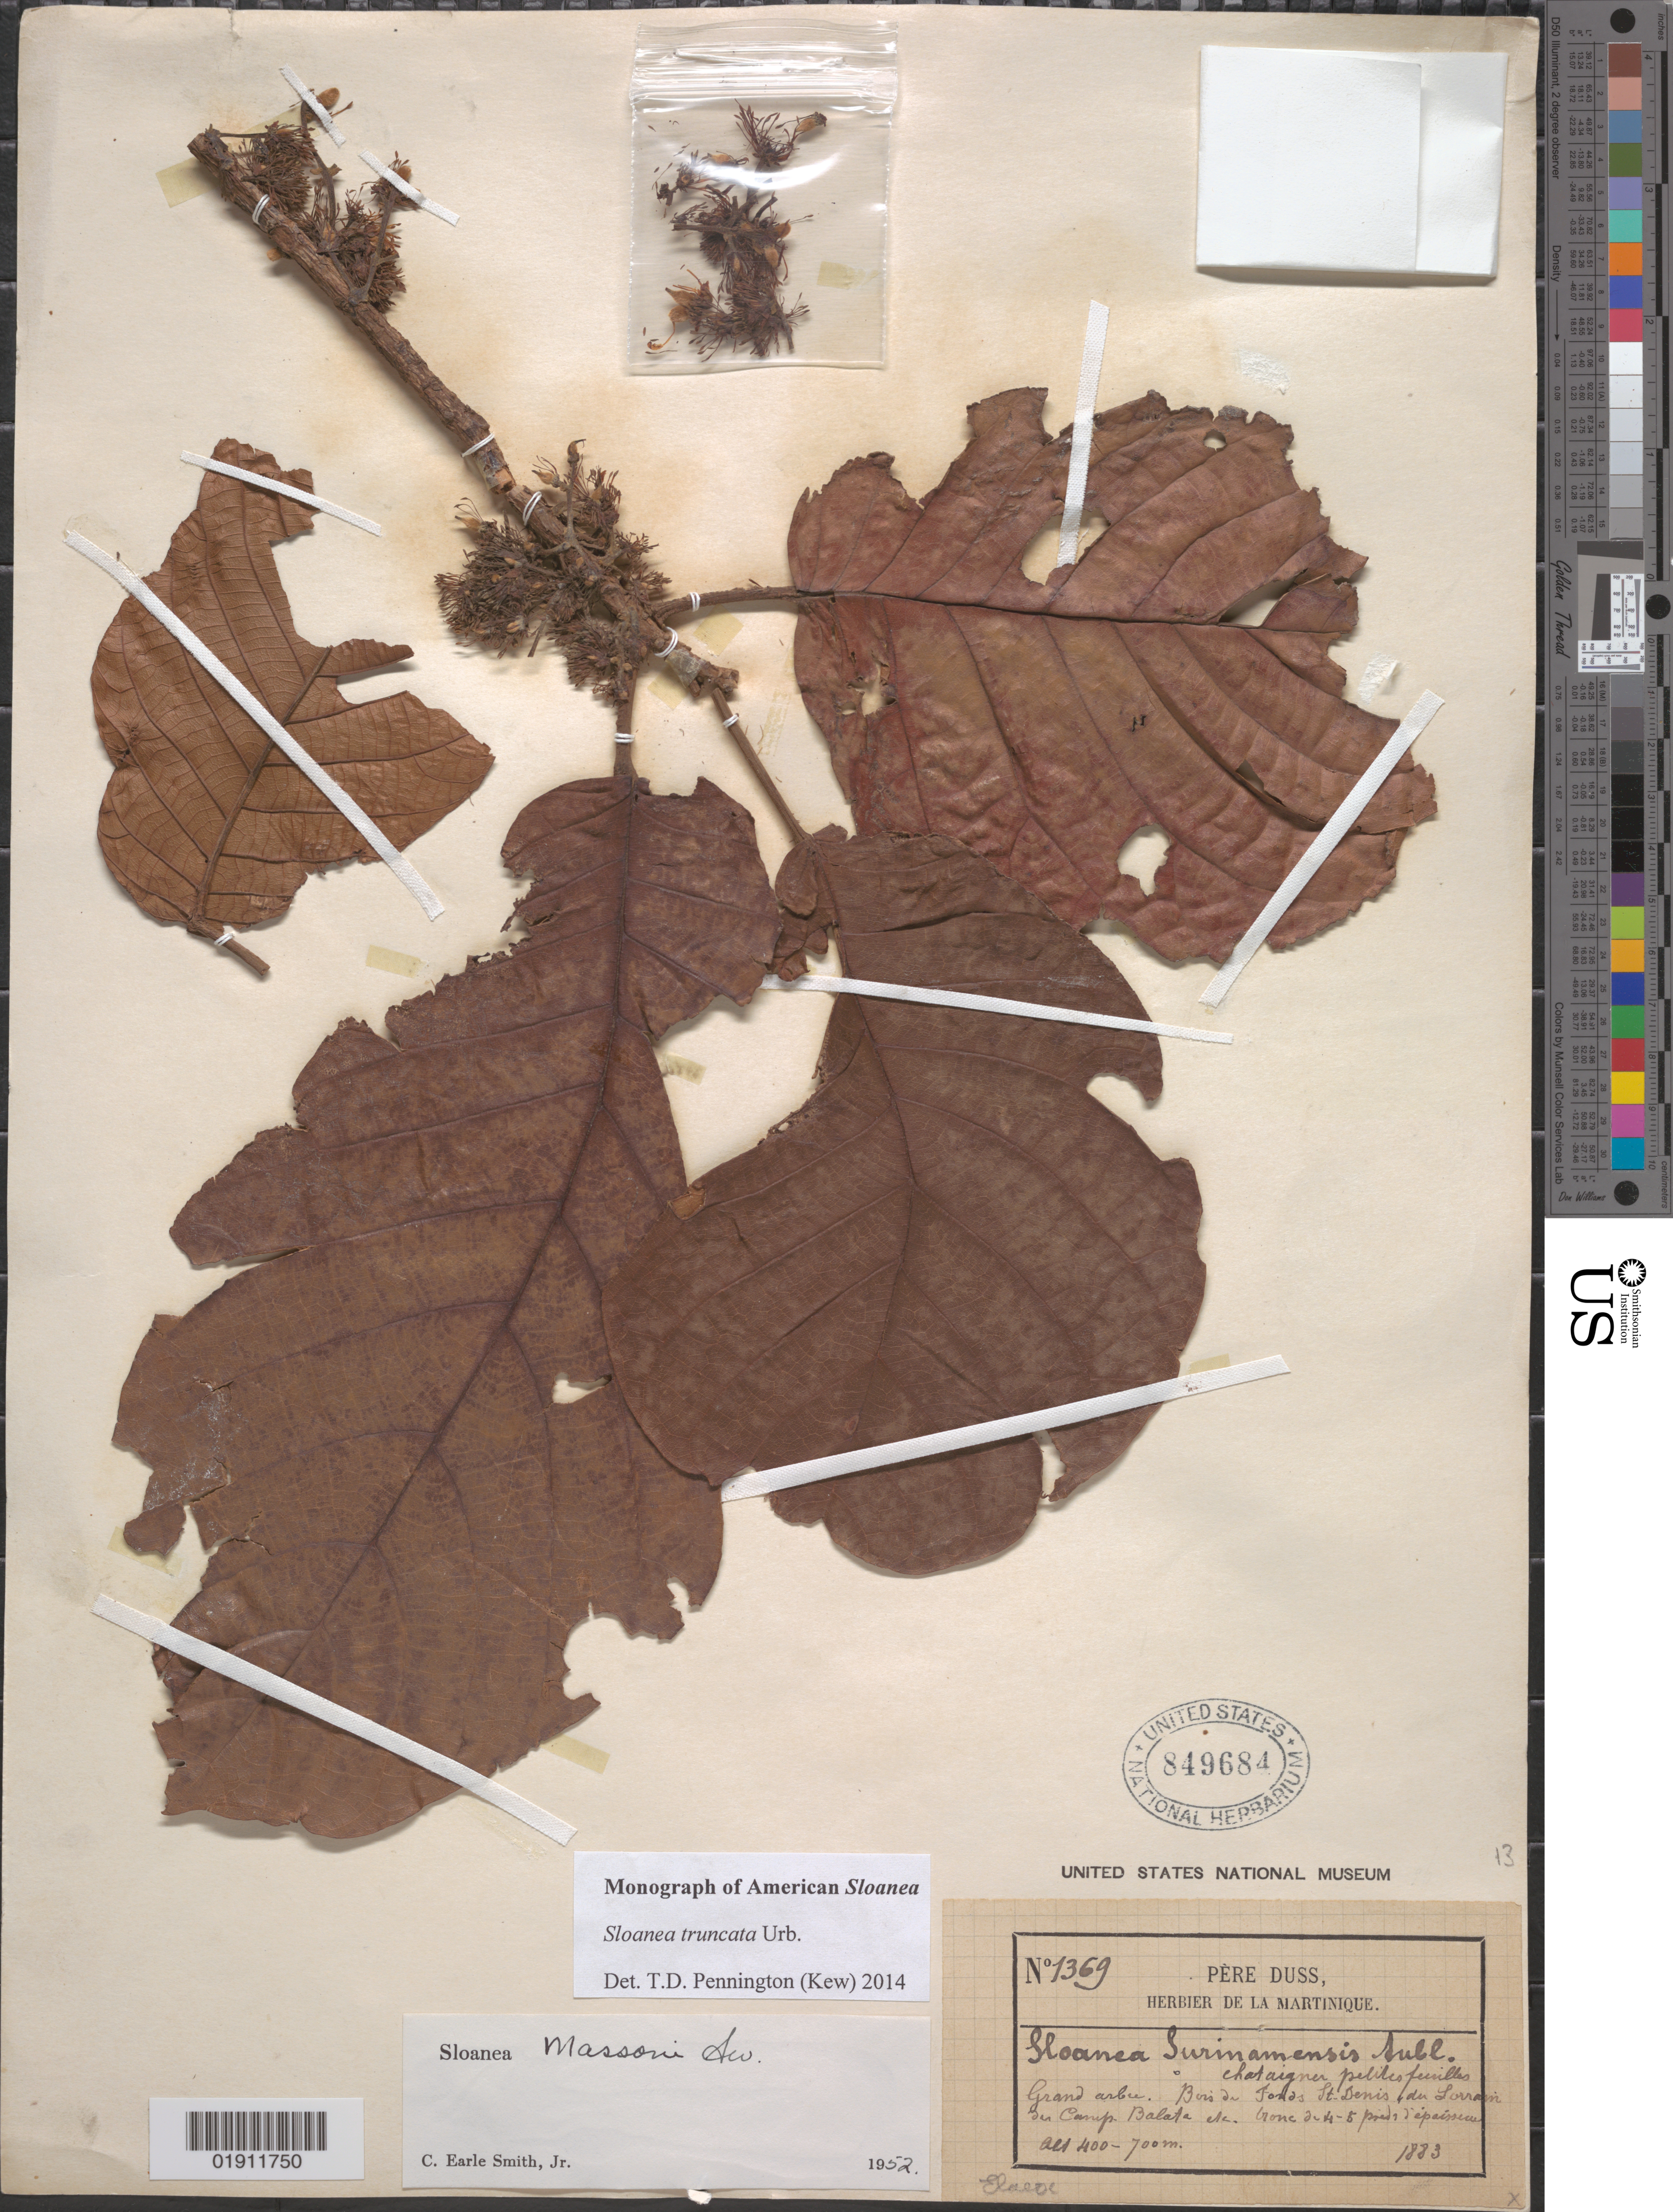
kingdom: Plantae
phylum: Tracheophyta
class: Magnoliopsida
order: Oxalidales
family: Elaeocarpaceae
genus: Sloanea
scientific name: Sloanea truncata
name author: Urb.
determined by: Pennington, T. D., (K)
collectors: Père Duss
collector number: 1369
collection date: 1883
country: Martinique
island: Martinique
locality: Fonds St. Denis du Lorrain des Camp Balata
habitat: Bois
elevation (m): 400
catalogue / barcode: US 849684